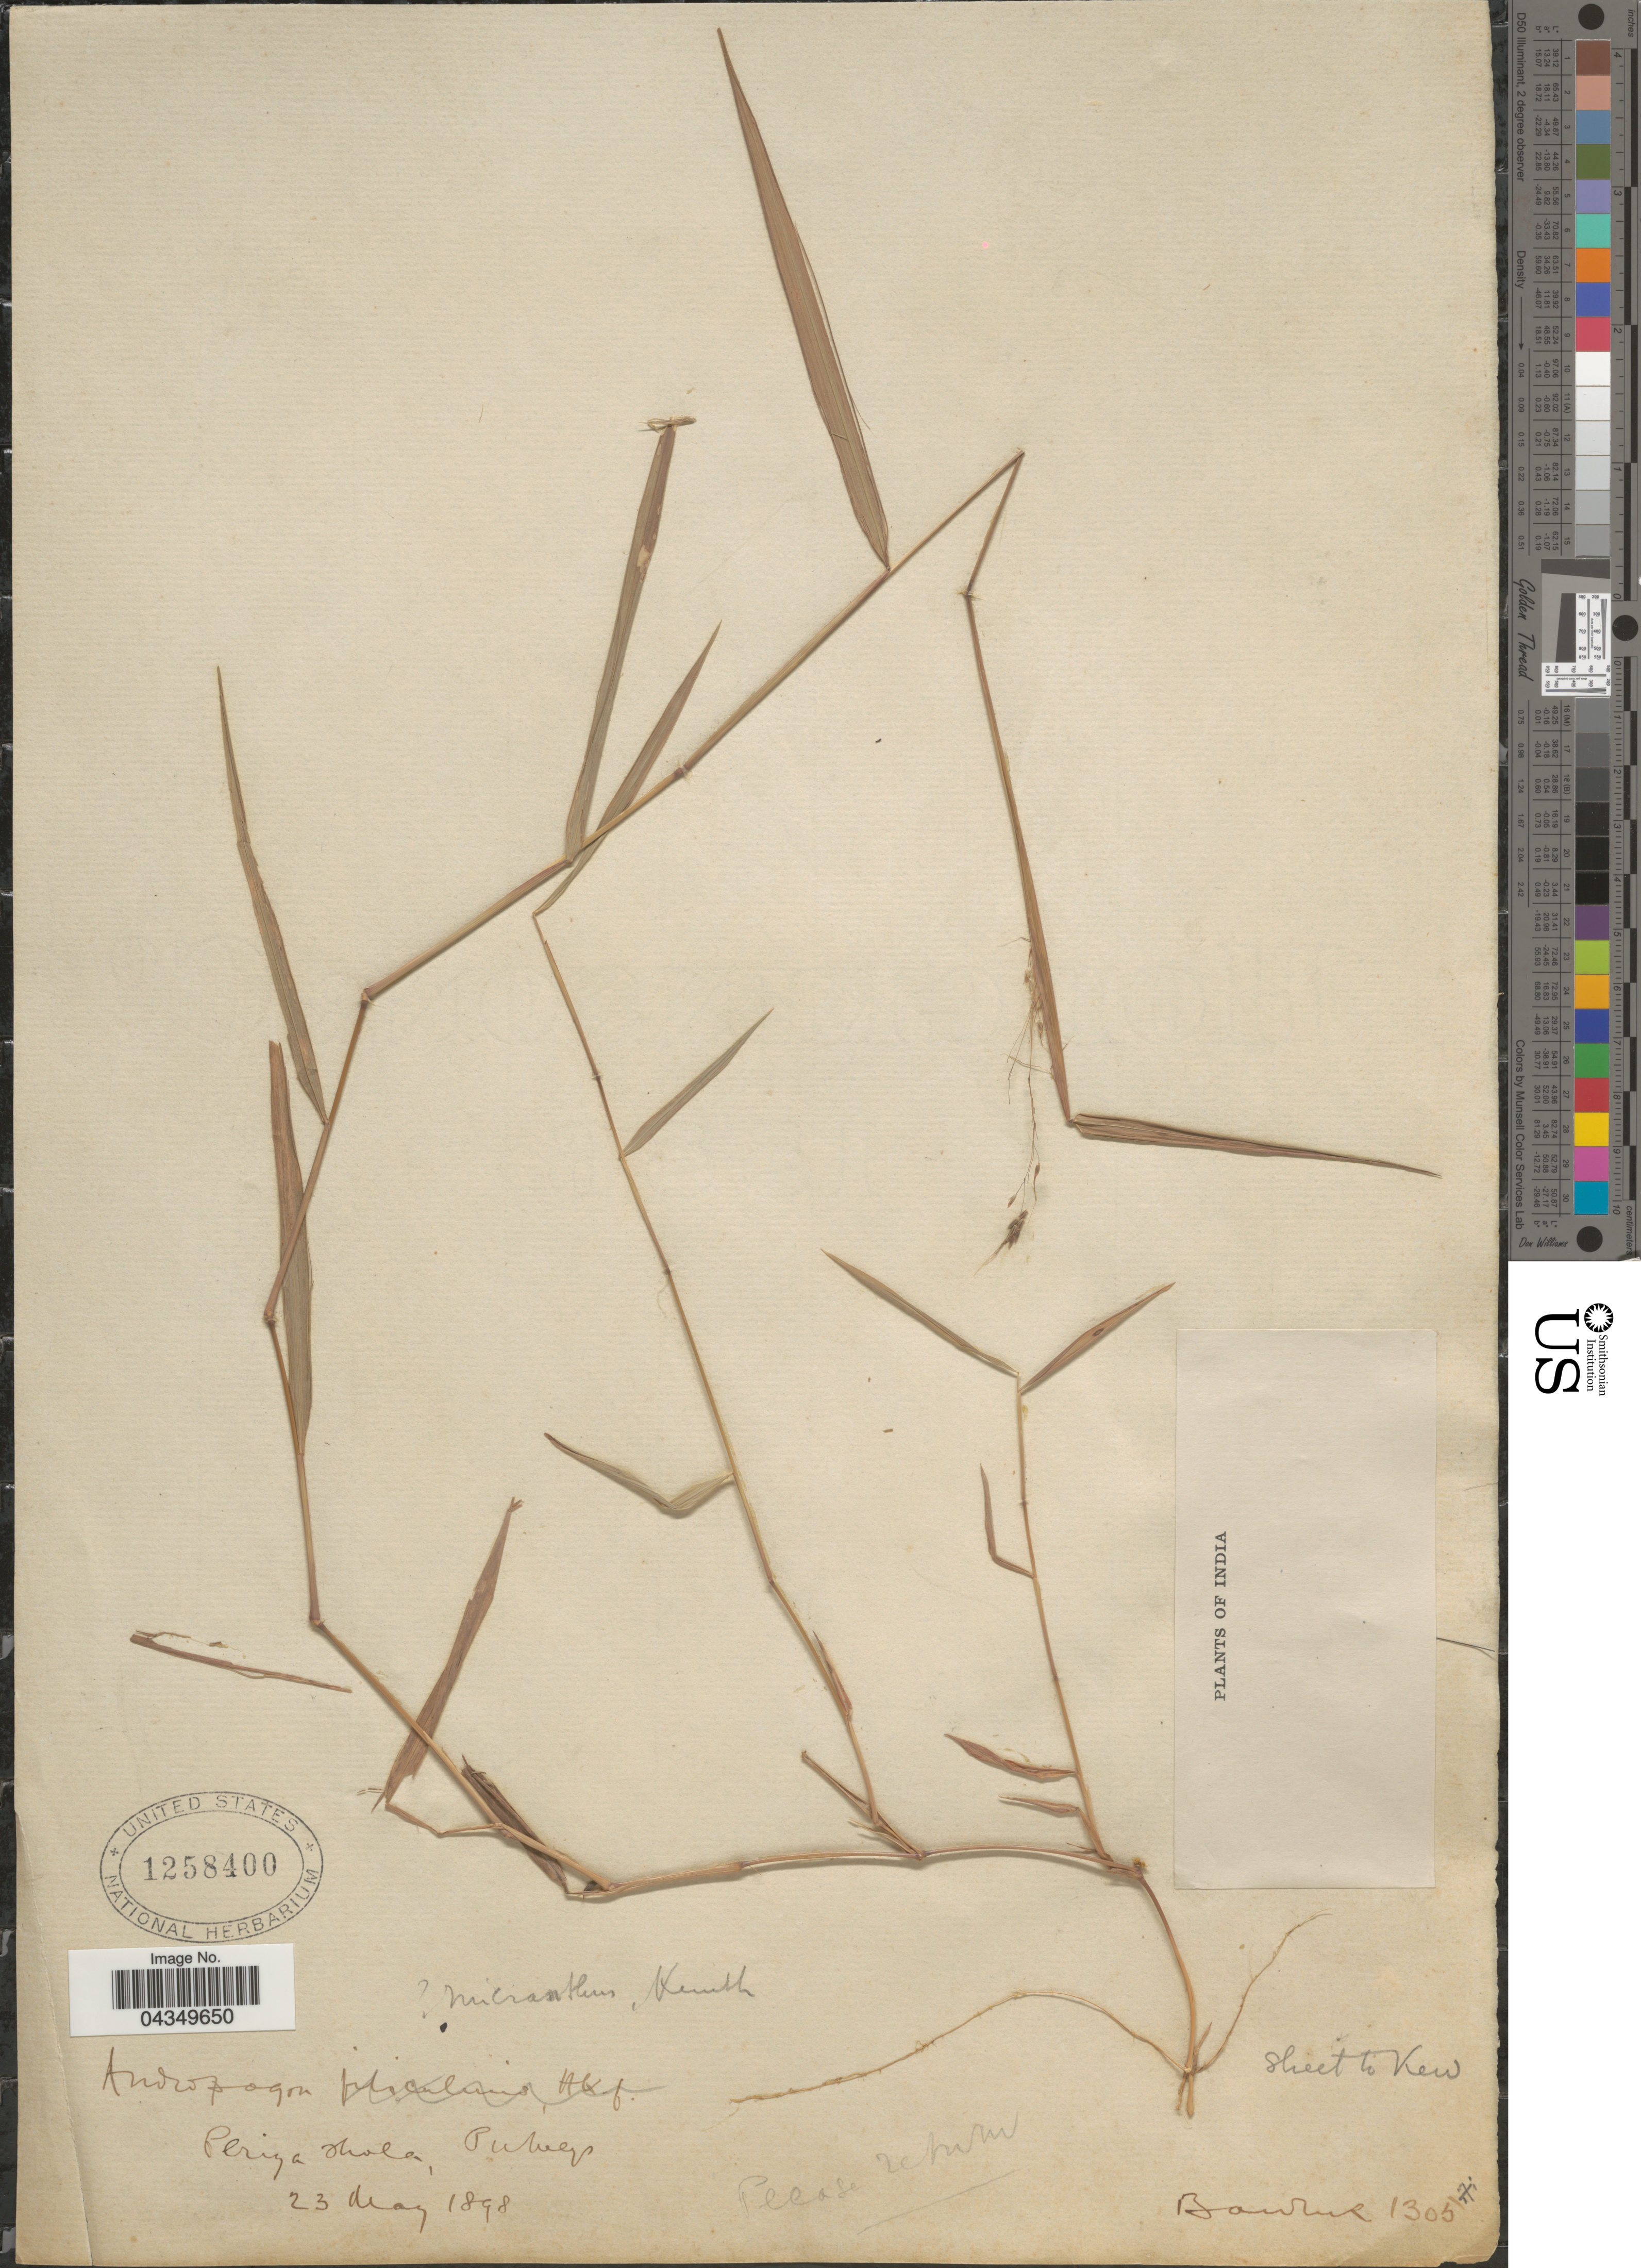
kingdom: Plantae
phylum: Tracheophyta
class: Liliopsida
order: Poales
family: Poaceae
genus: Capillipedium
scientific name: Capillipedium parviflorum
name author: (R. Br.) Stapf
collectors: Bowles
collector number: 1305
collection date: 1898-05-23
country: India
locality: Periya Thola, Pulneys.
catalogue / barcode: US 1258400